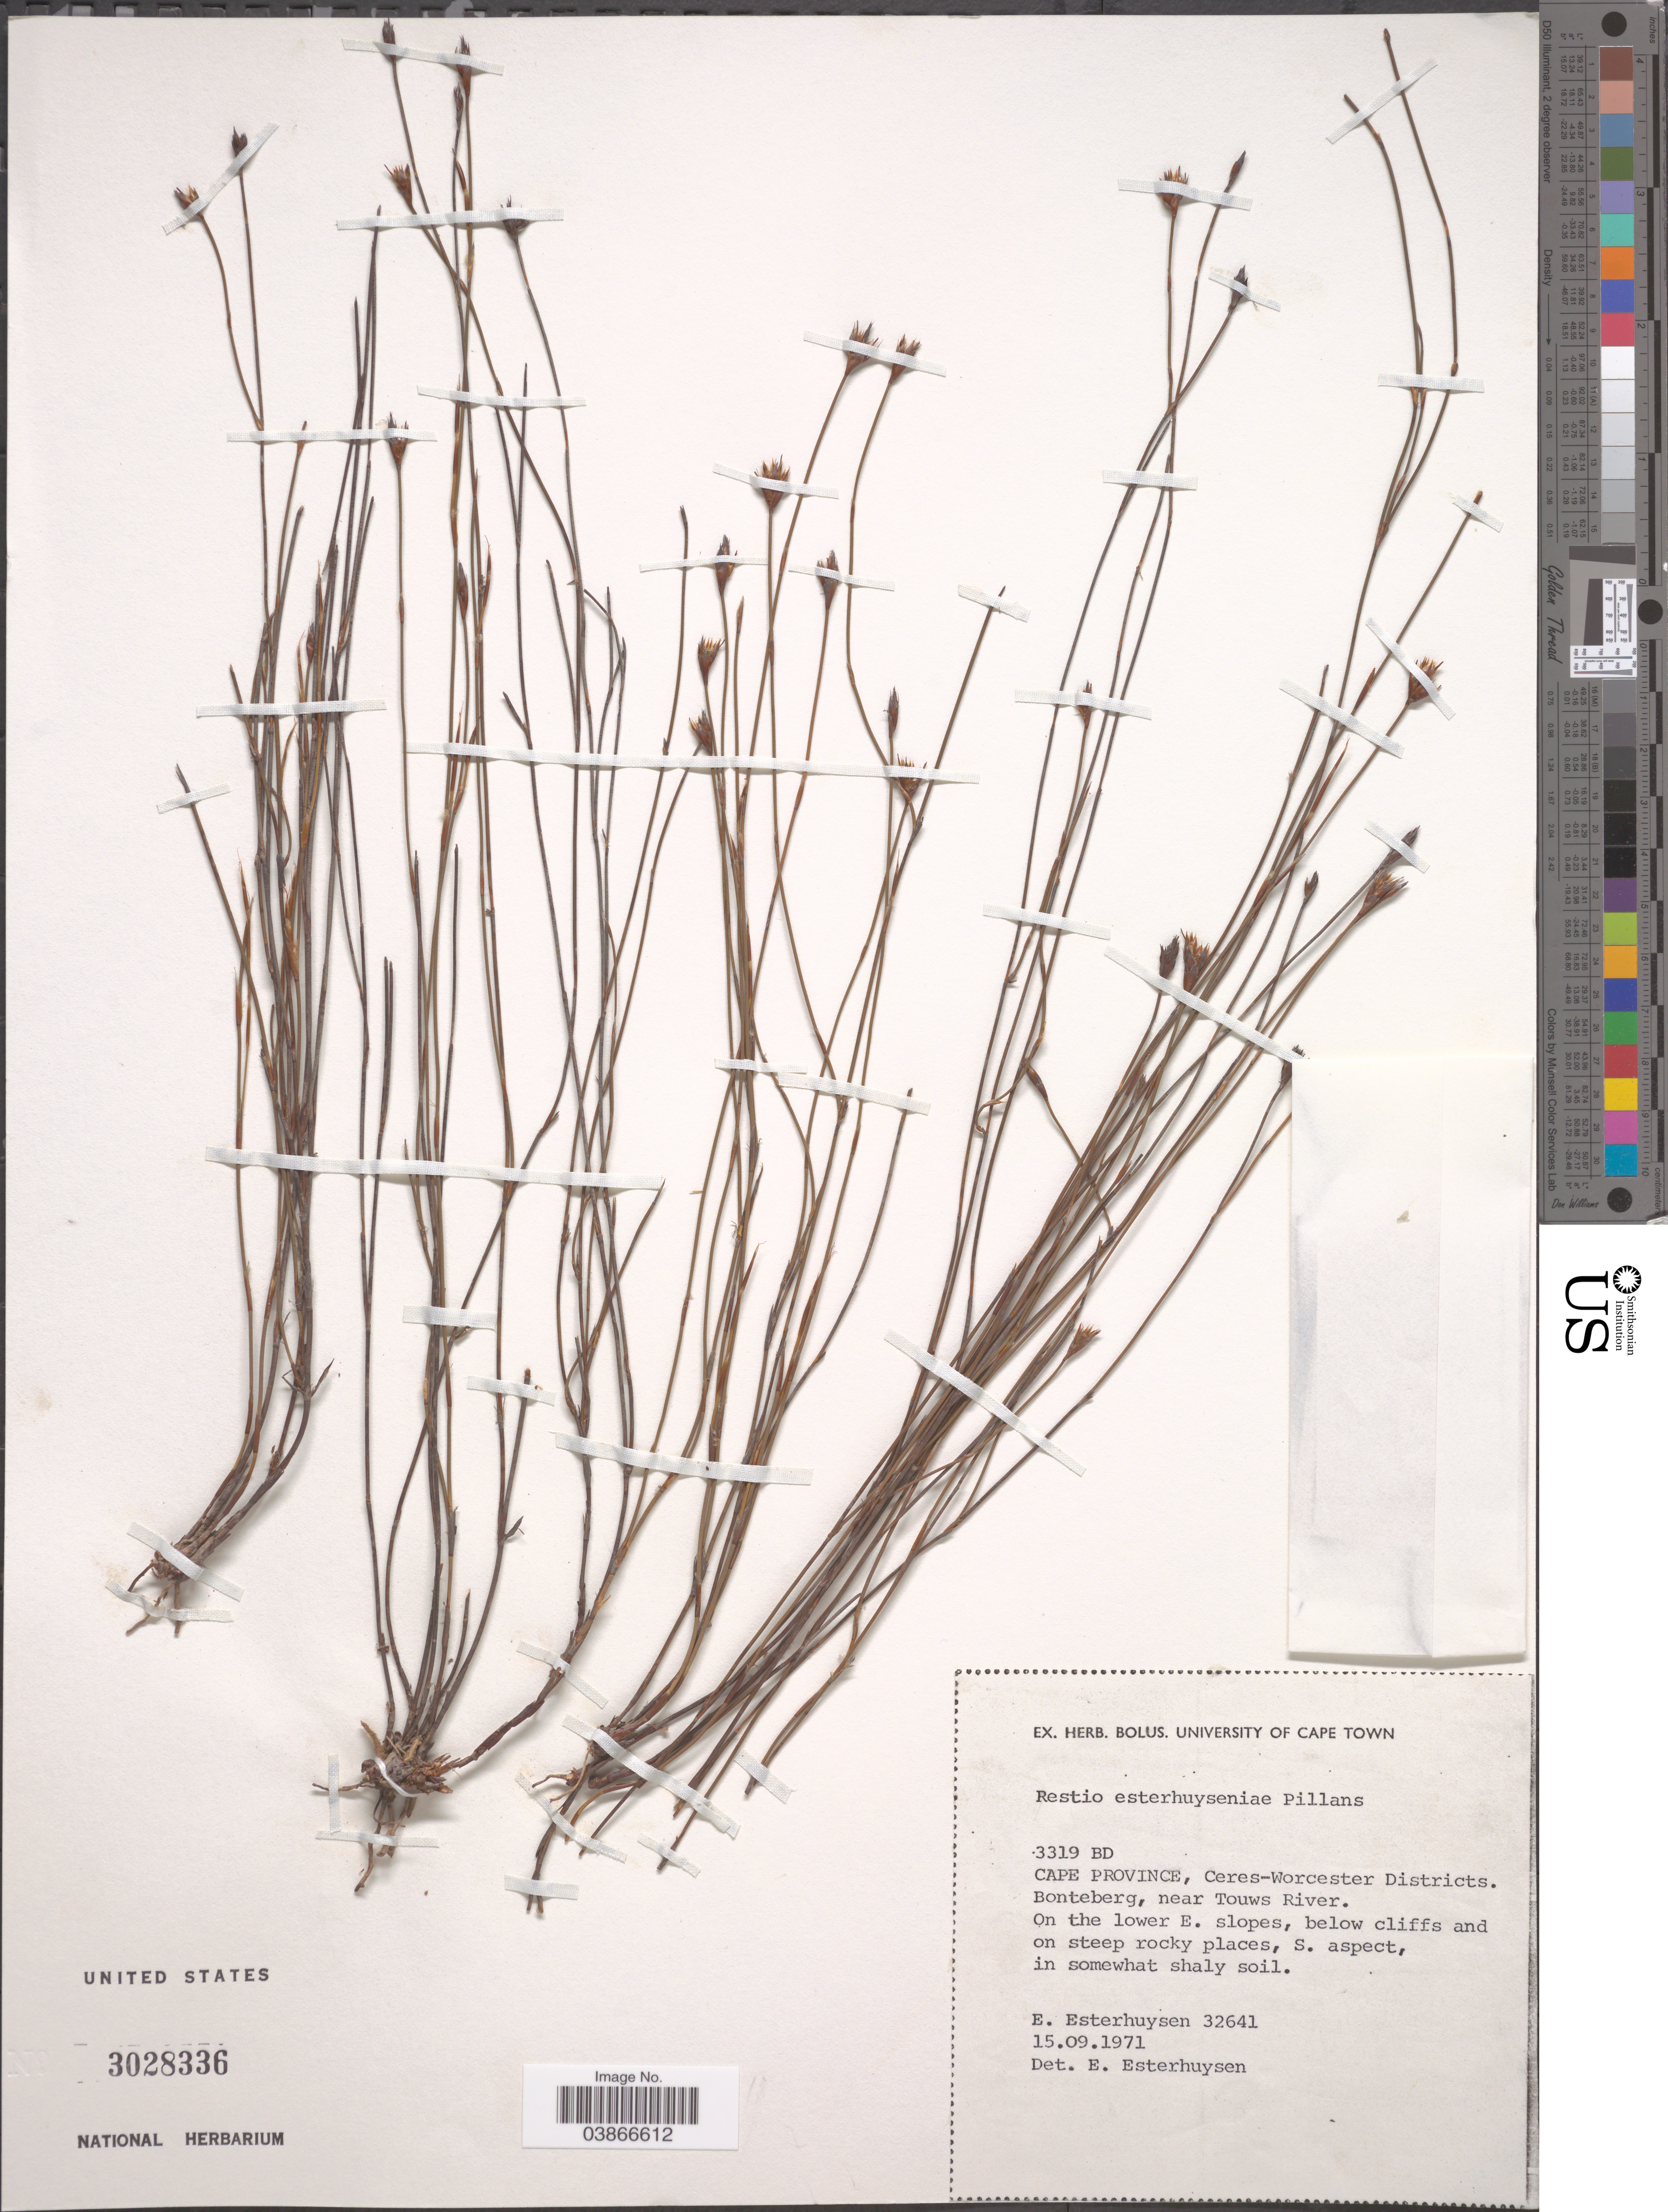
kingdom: Plantae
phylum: Tracheophyta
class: Liliopsida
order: Poales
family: Restionaceae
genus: Restio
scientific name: Restio esterhuyseniae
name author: Pillans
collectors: E. E. Esterhuysen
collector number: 32641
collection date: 1971-09-15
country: South Africa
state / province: Western Cape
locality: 3319 BD. Ceres-Worcester Districts. Bonteberg, near Touws River. On the lower E. slopes, below cliffs and on steep rocky places, S. aspect.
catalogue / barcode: US 3028336